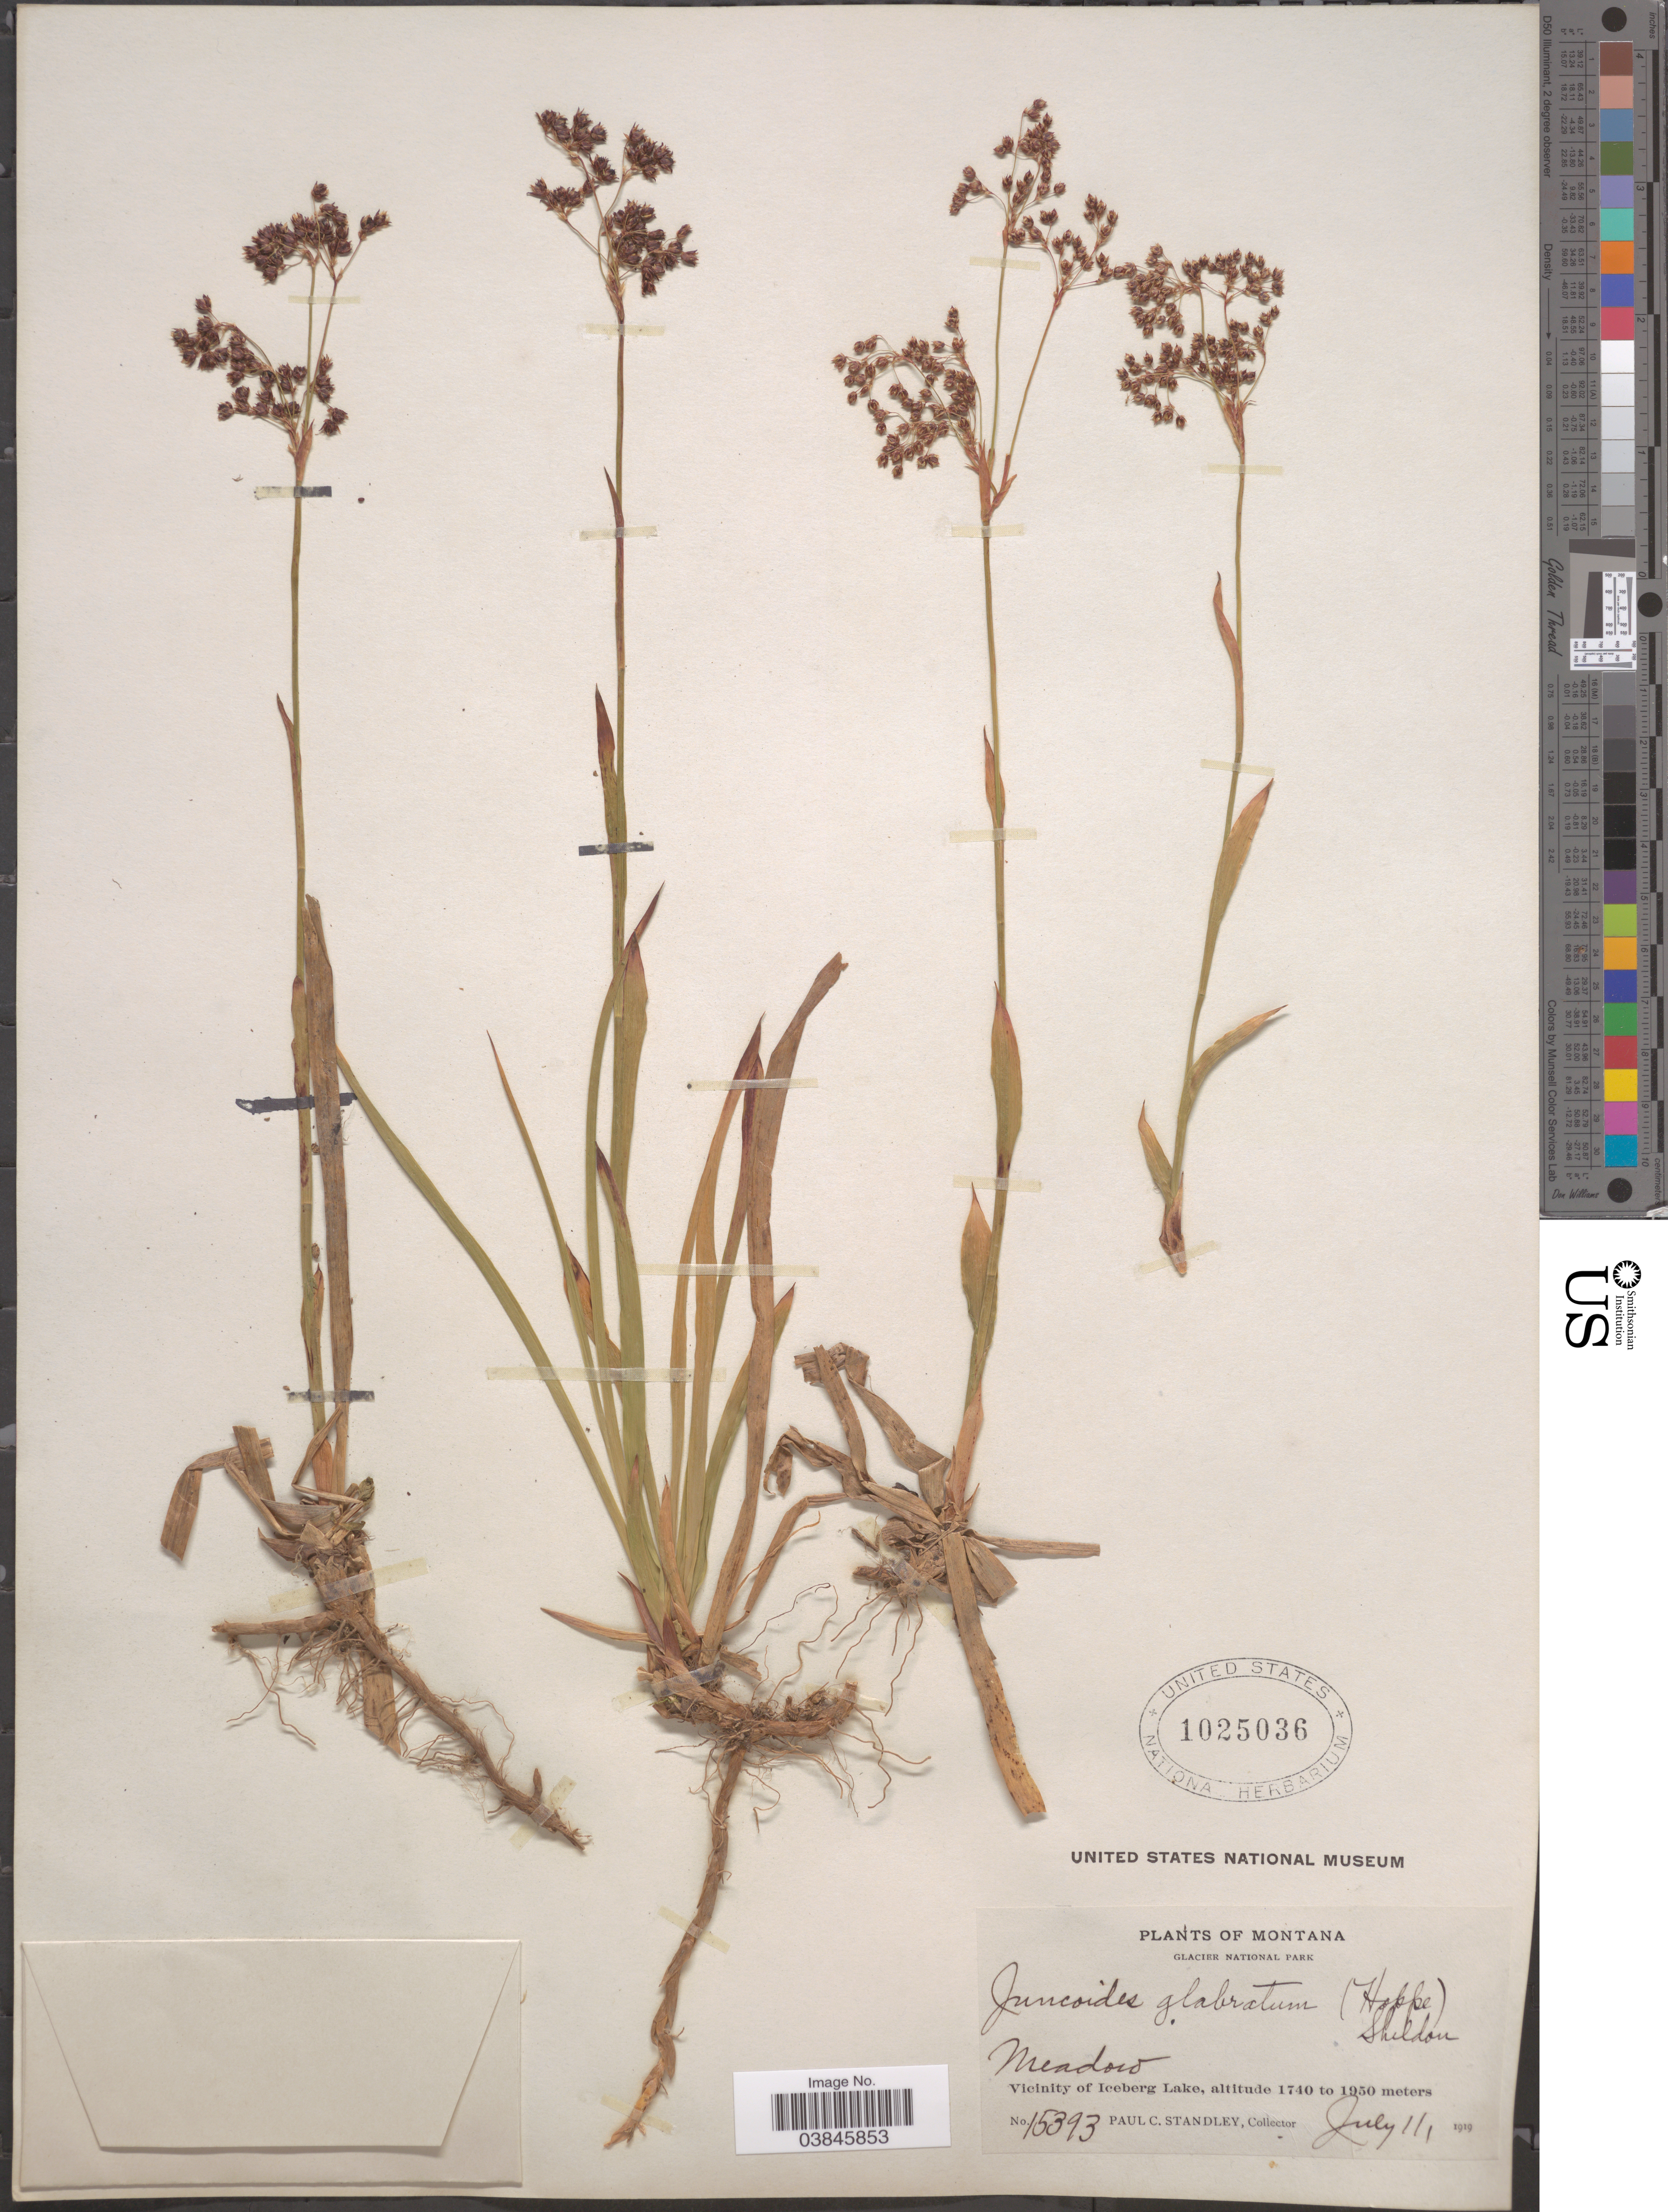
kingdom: Plantae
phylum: Tracheophyta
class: Liliopsida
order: Poales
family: Juncaceae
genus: Luzula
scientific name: Luzula glabrata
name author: (Hoppe) Desv.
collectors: P. C. Standley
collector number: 15393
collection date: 1919-07-11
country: United States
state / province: Montana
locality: Glacier National Park. Vicinity of Iceberg Lake.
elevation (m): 1740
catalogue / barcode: US 1025036